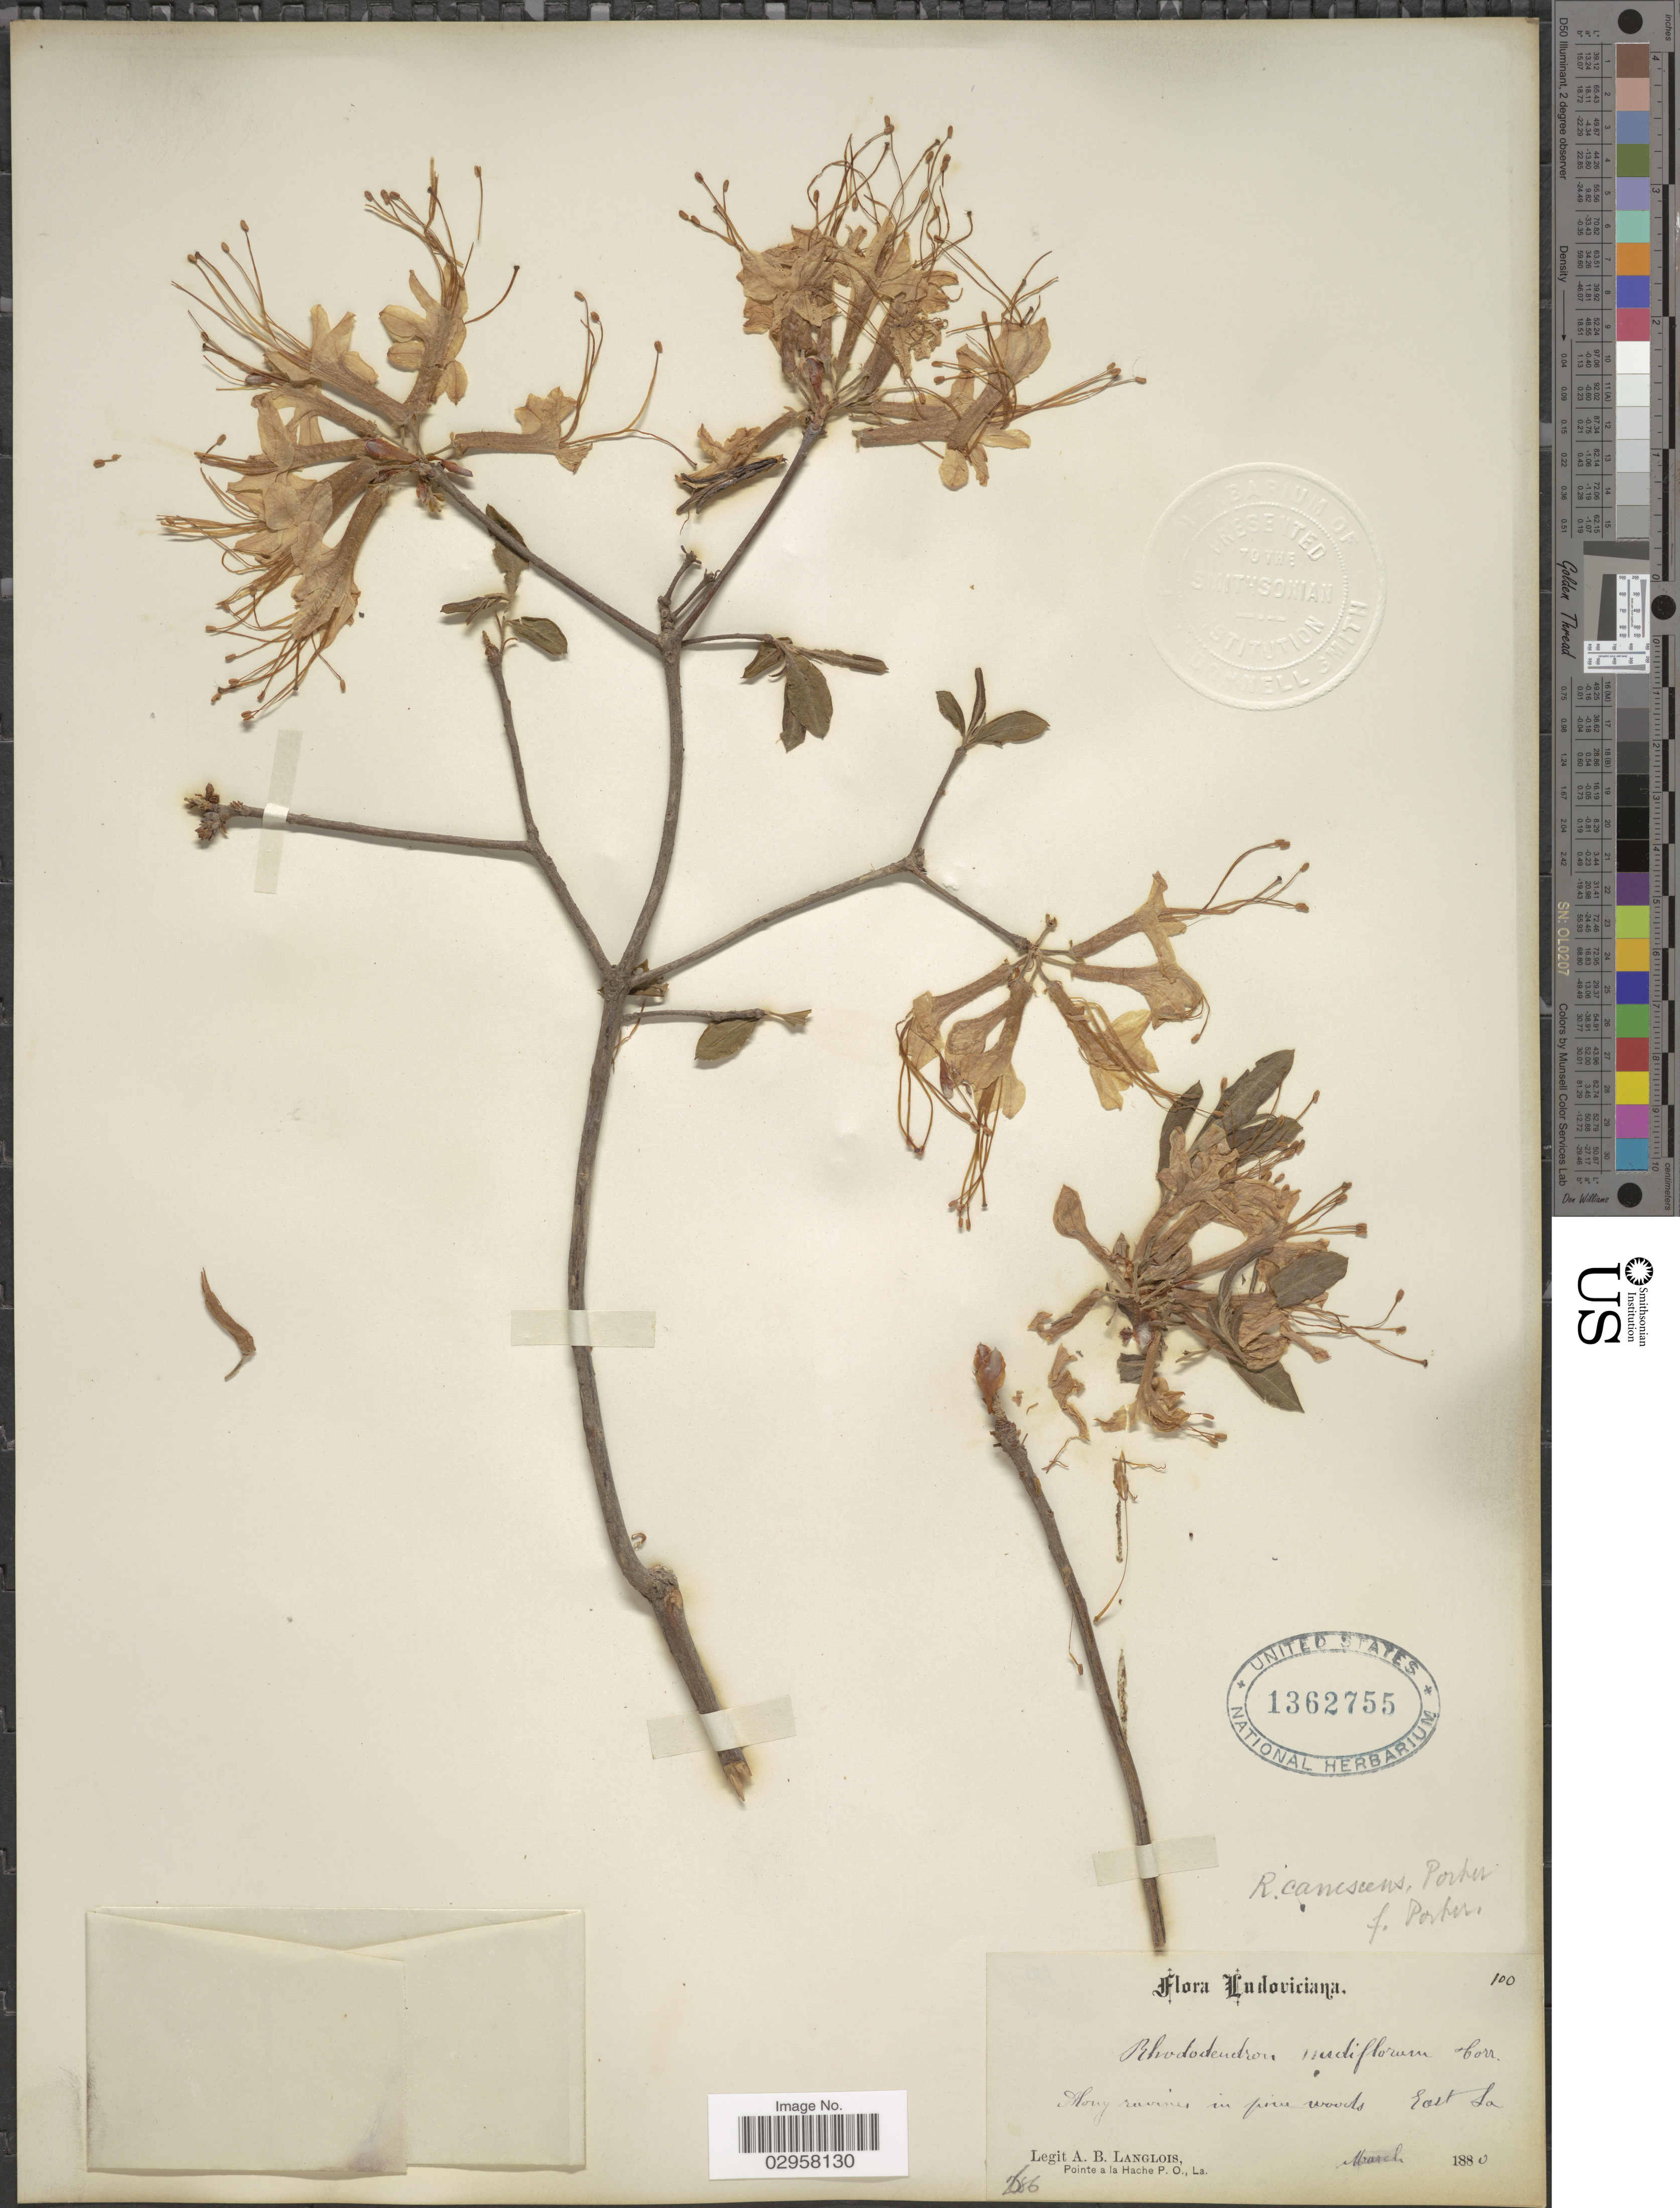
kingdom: Plantae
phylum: Tracheophyta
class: Magnoliopsida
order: Ericales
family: Ericaceae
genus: Rhododendron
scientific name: Rhododendron canescens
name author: (Michx.) Sweet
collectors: A. Langlois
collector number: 100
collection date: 1880-03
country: United States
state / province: Louisiana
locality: Along ravines in pine woods East La. Ludoviciana.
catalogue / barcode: US 1362755